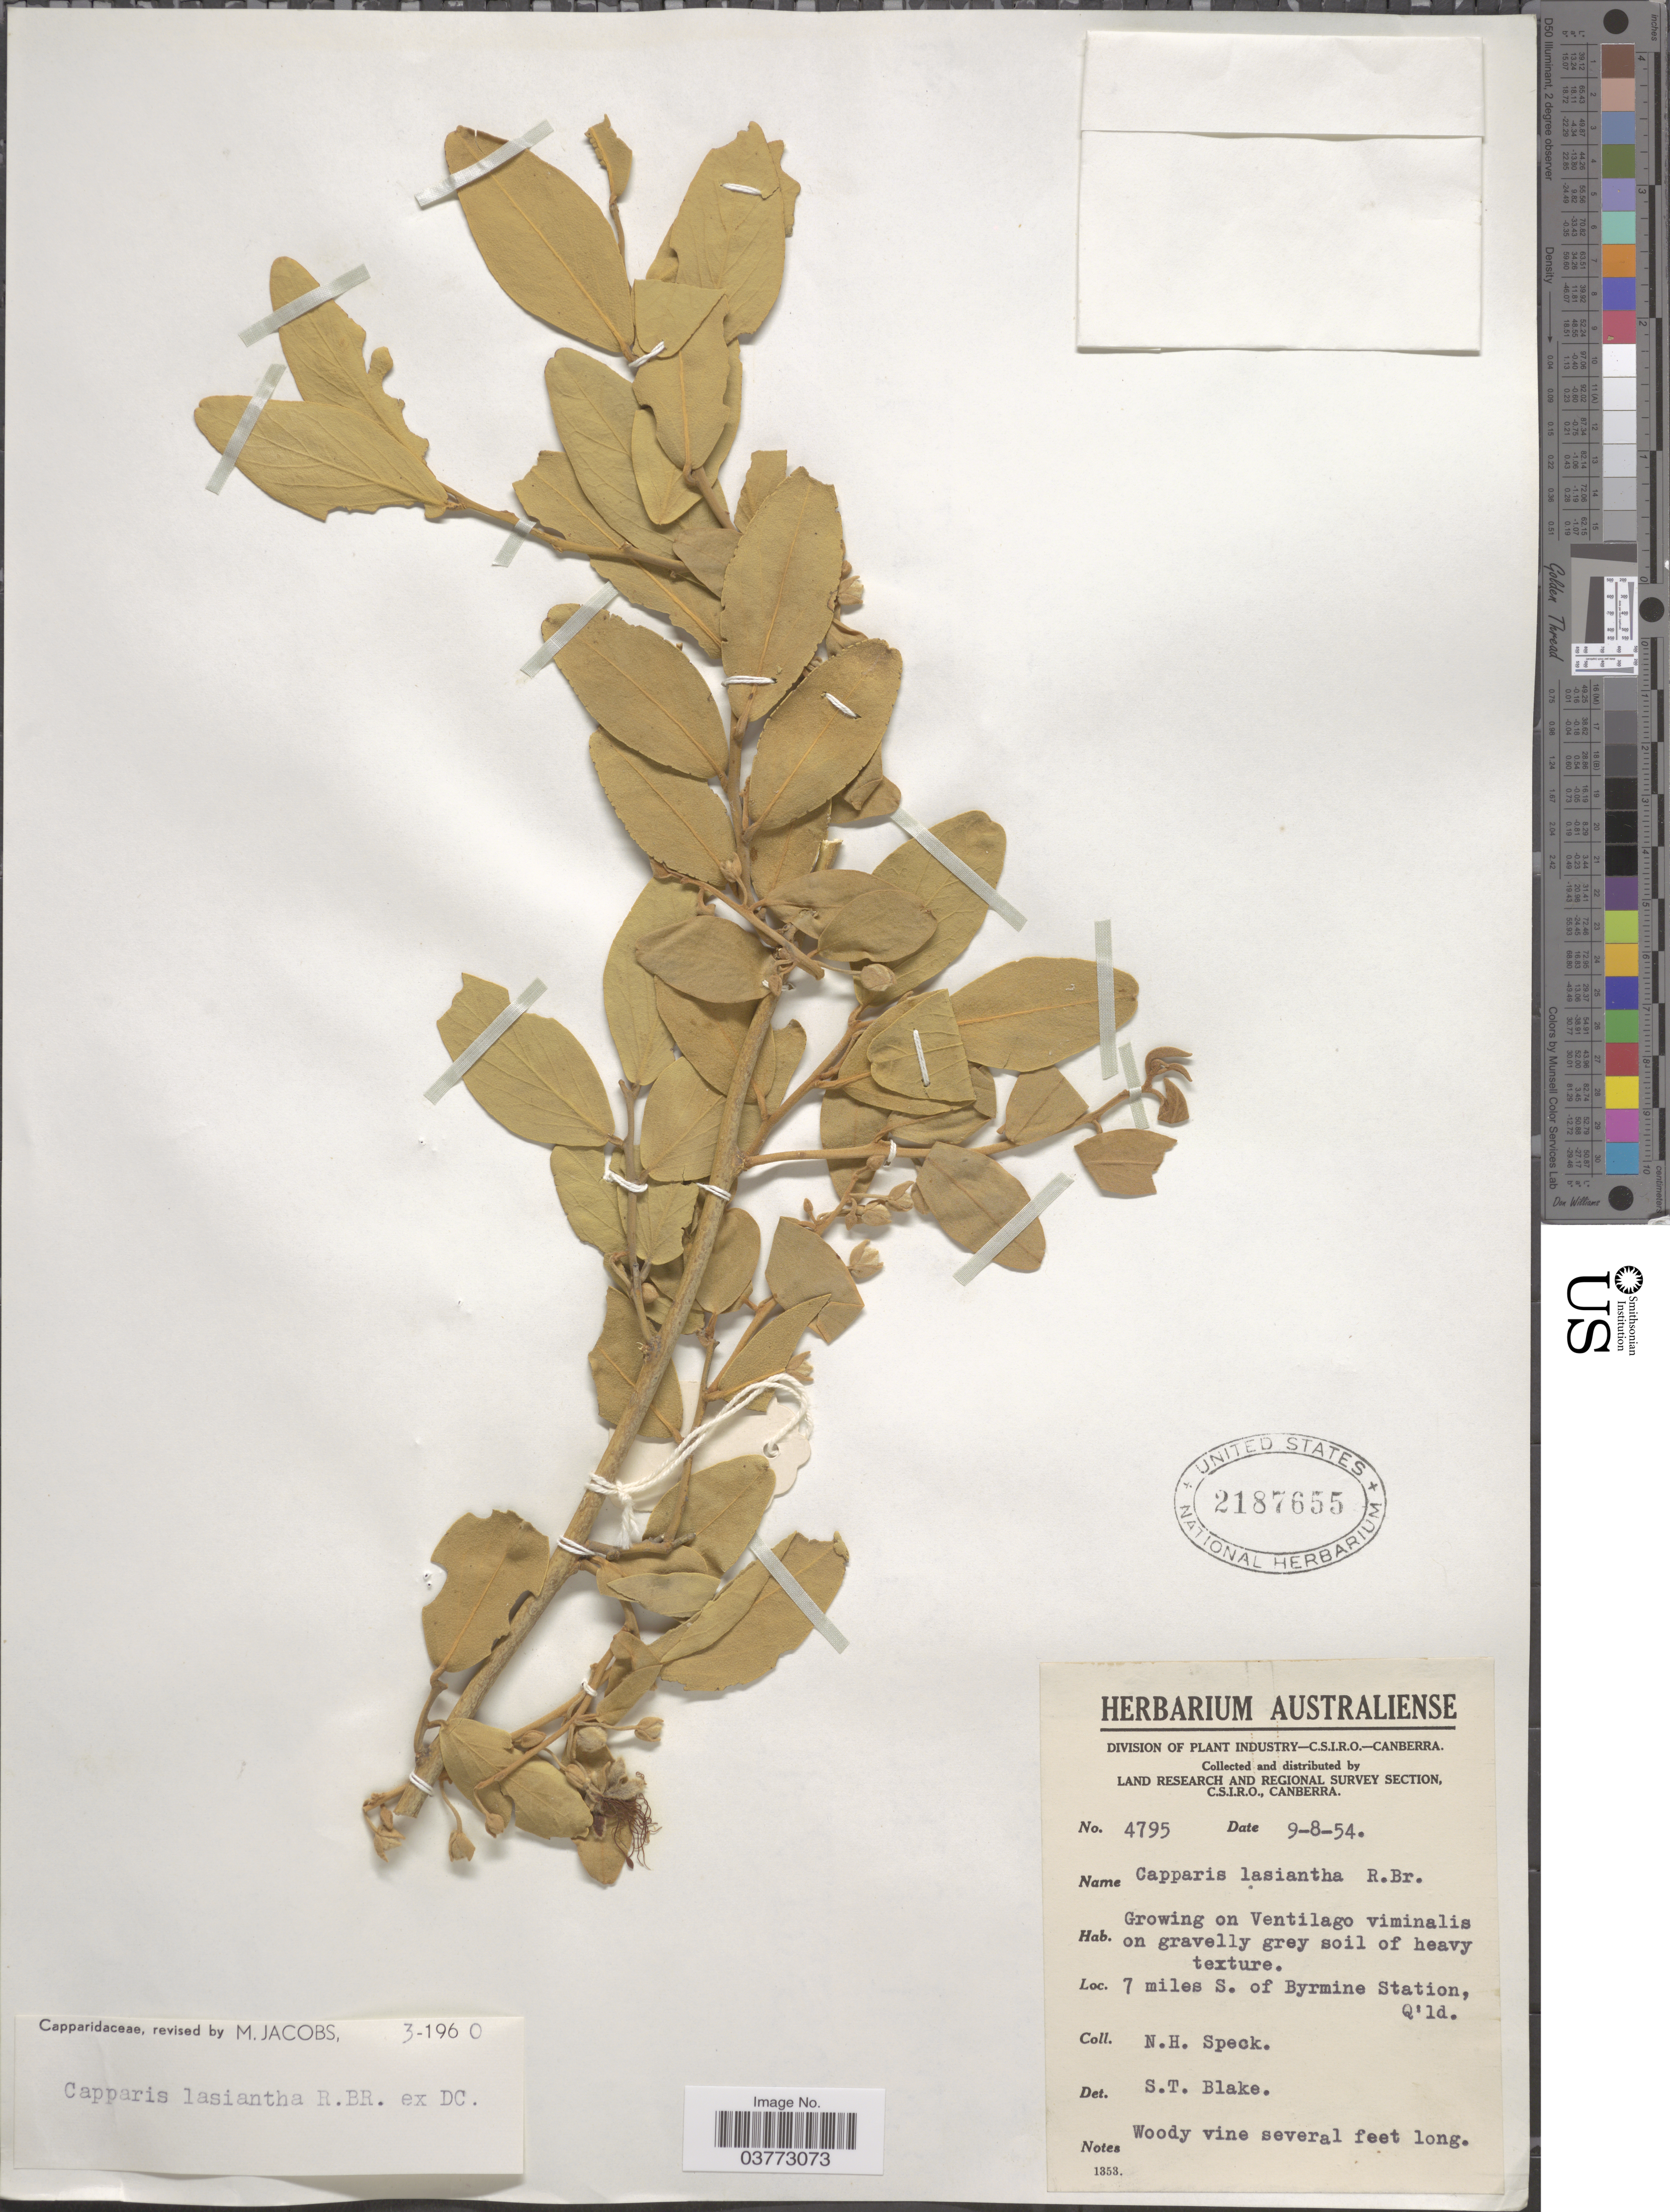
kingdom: Plantae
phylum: Tracheophyta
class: Magnoliopsida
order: Brassicales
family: Capparaceae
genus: Capparis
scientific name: Capparis lasiantha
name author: R. Br. ex DC.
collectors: N. Speck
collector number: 4795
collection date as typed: Transcribed d/m/y: 9/8/54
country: Australia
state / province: Queensland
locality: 7 miles S. of Byrmine Station.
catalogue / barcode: US 2187655